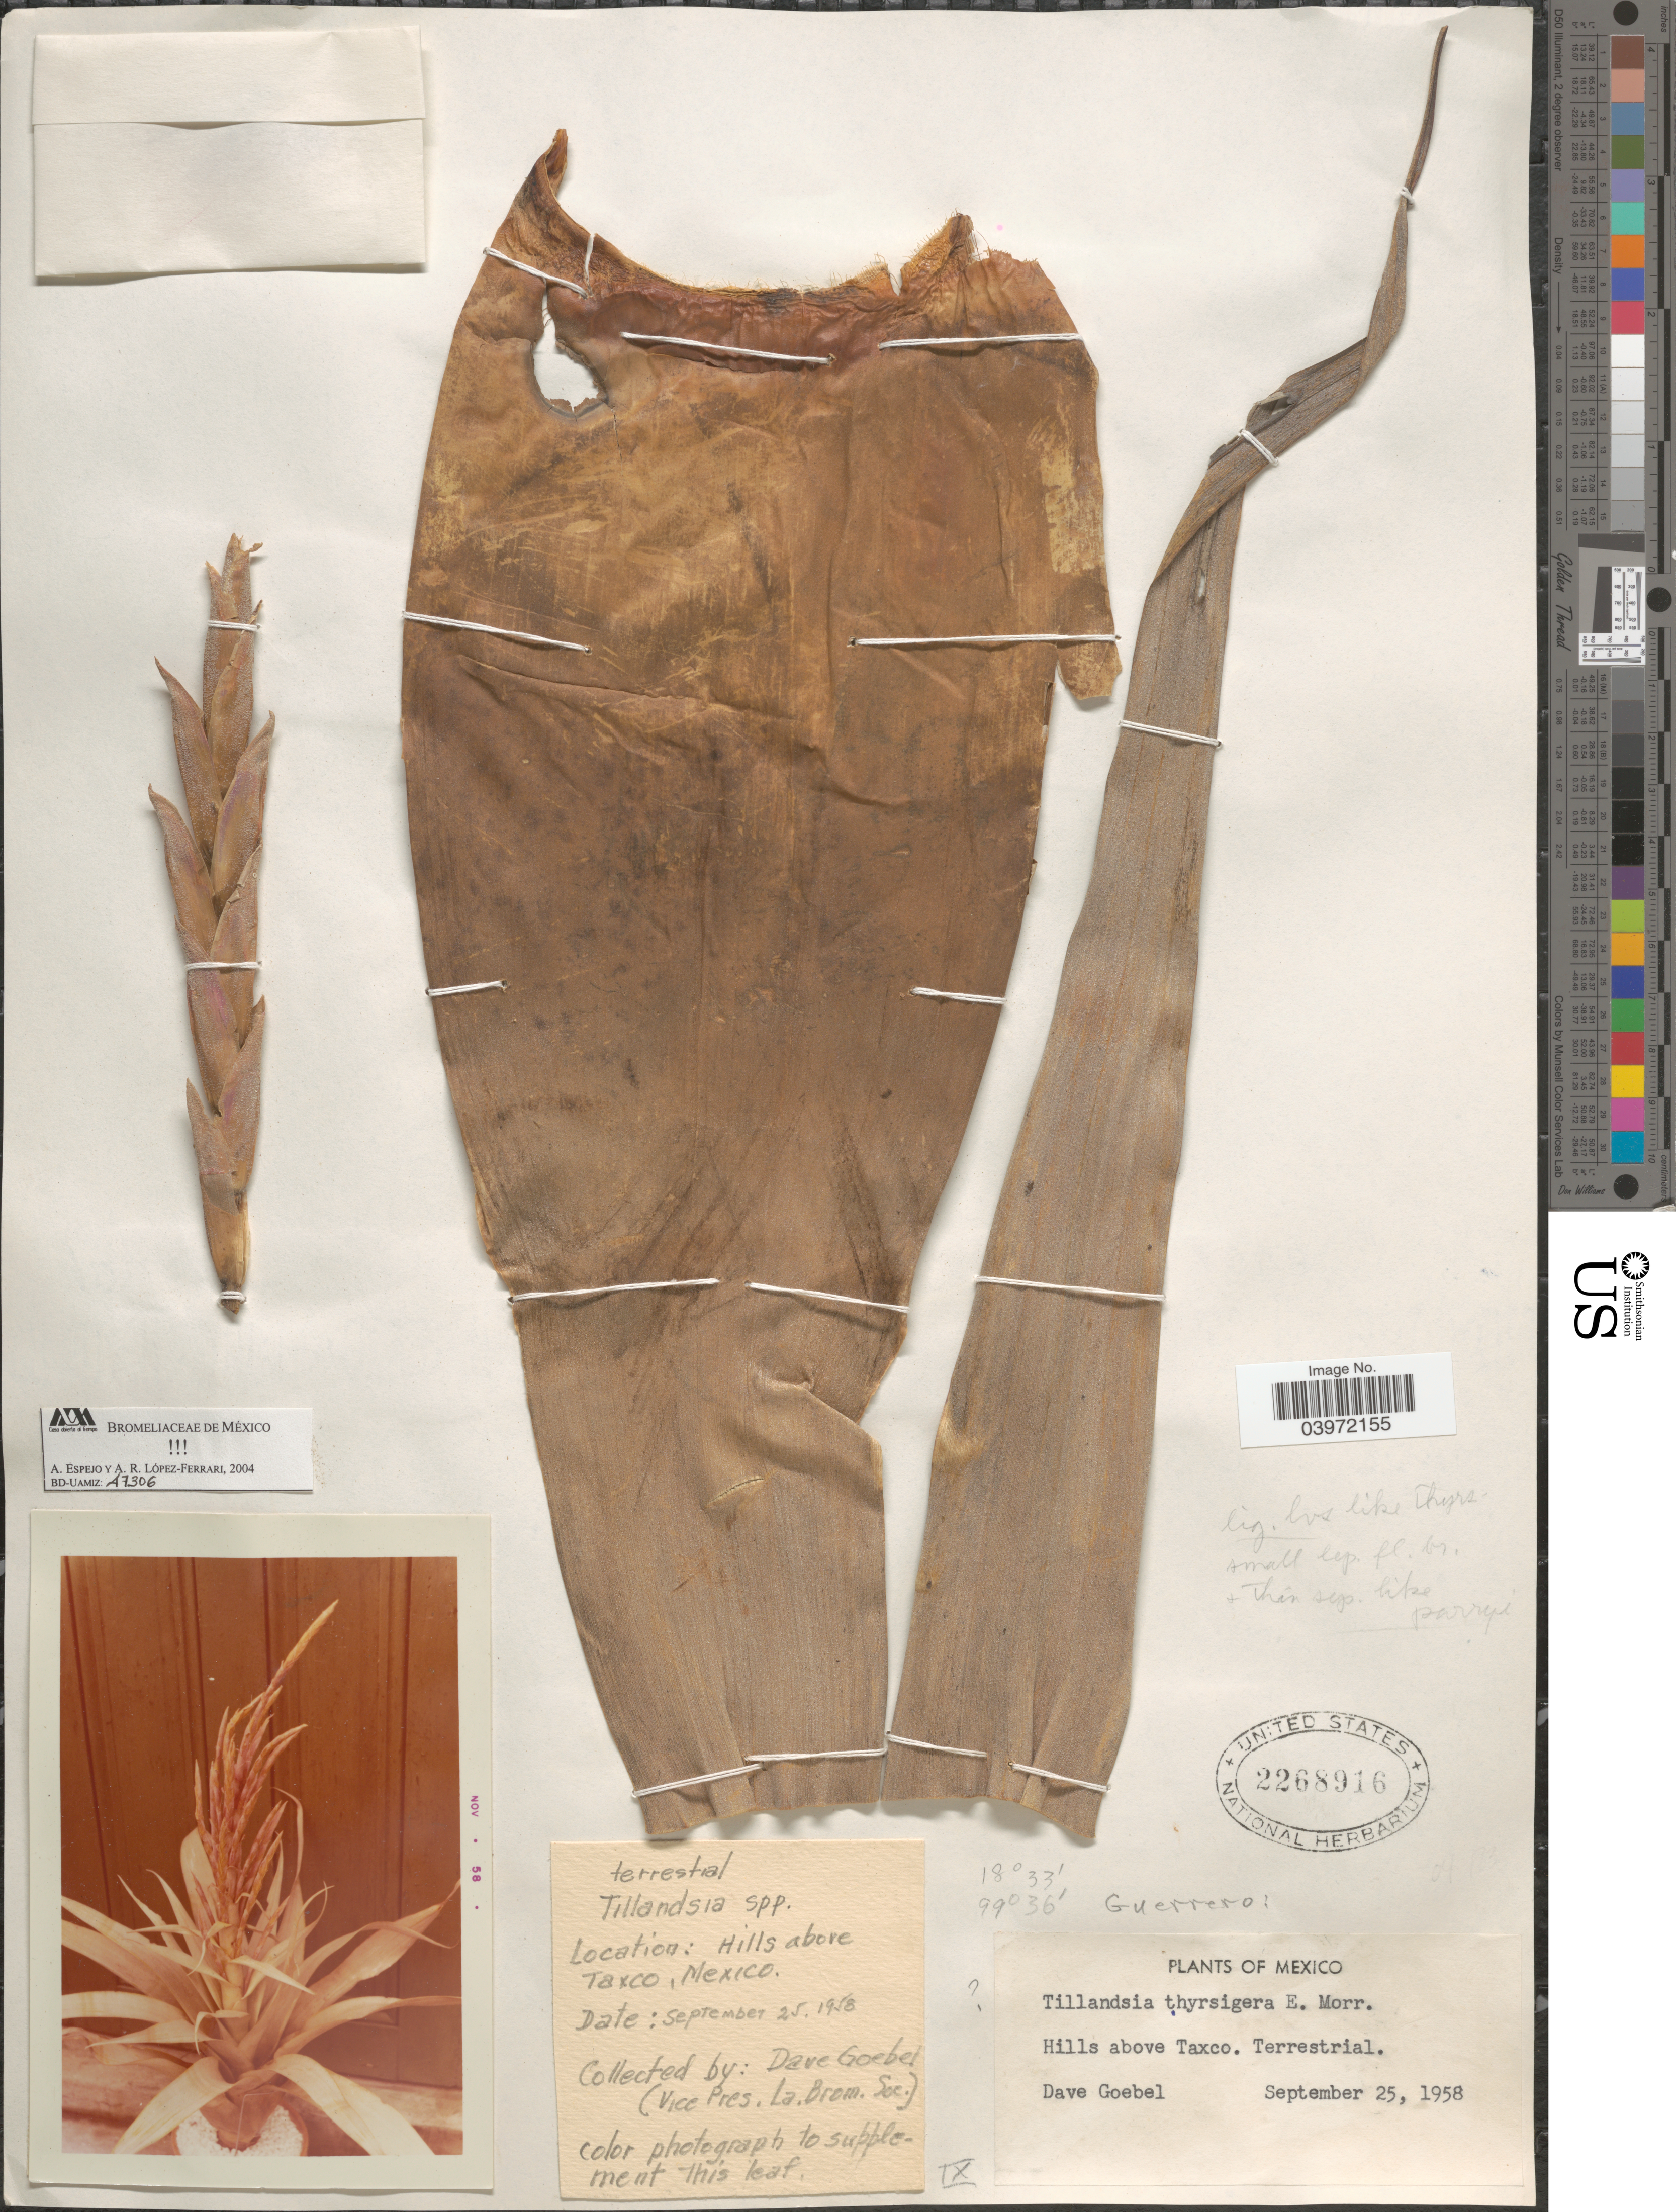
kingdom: Plantae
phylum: Tracheophyta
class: Liliopsida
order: Poales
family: Bromeliaceae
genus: Tillandsia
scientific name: Tillandsia thyrsigera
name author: É. Morren ex Baker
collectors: D. Goebel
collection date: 1958-09-25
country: Mexico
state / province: Guerrero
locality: Guerrero: Hills above Taxco. Terrestrial.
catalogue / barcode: US 2268916